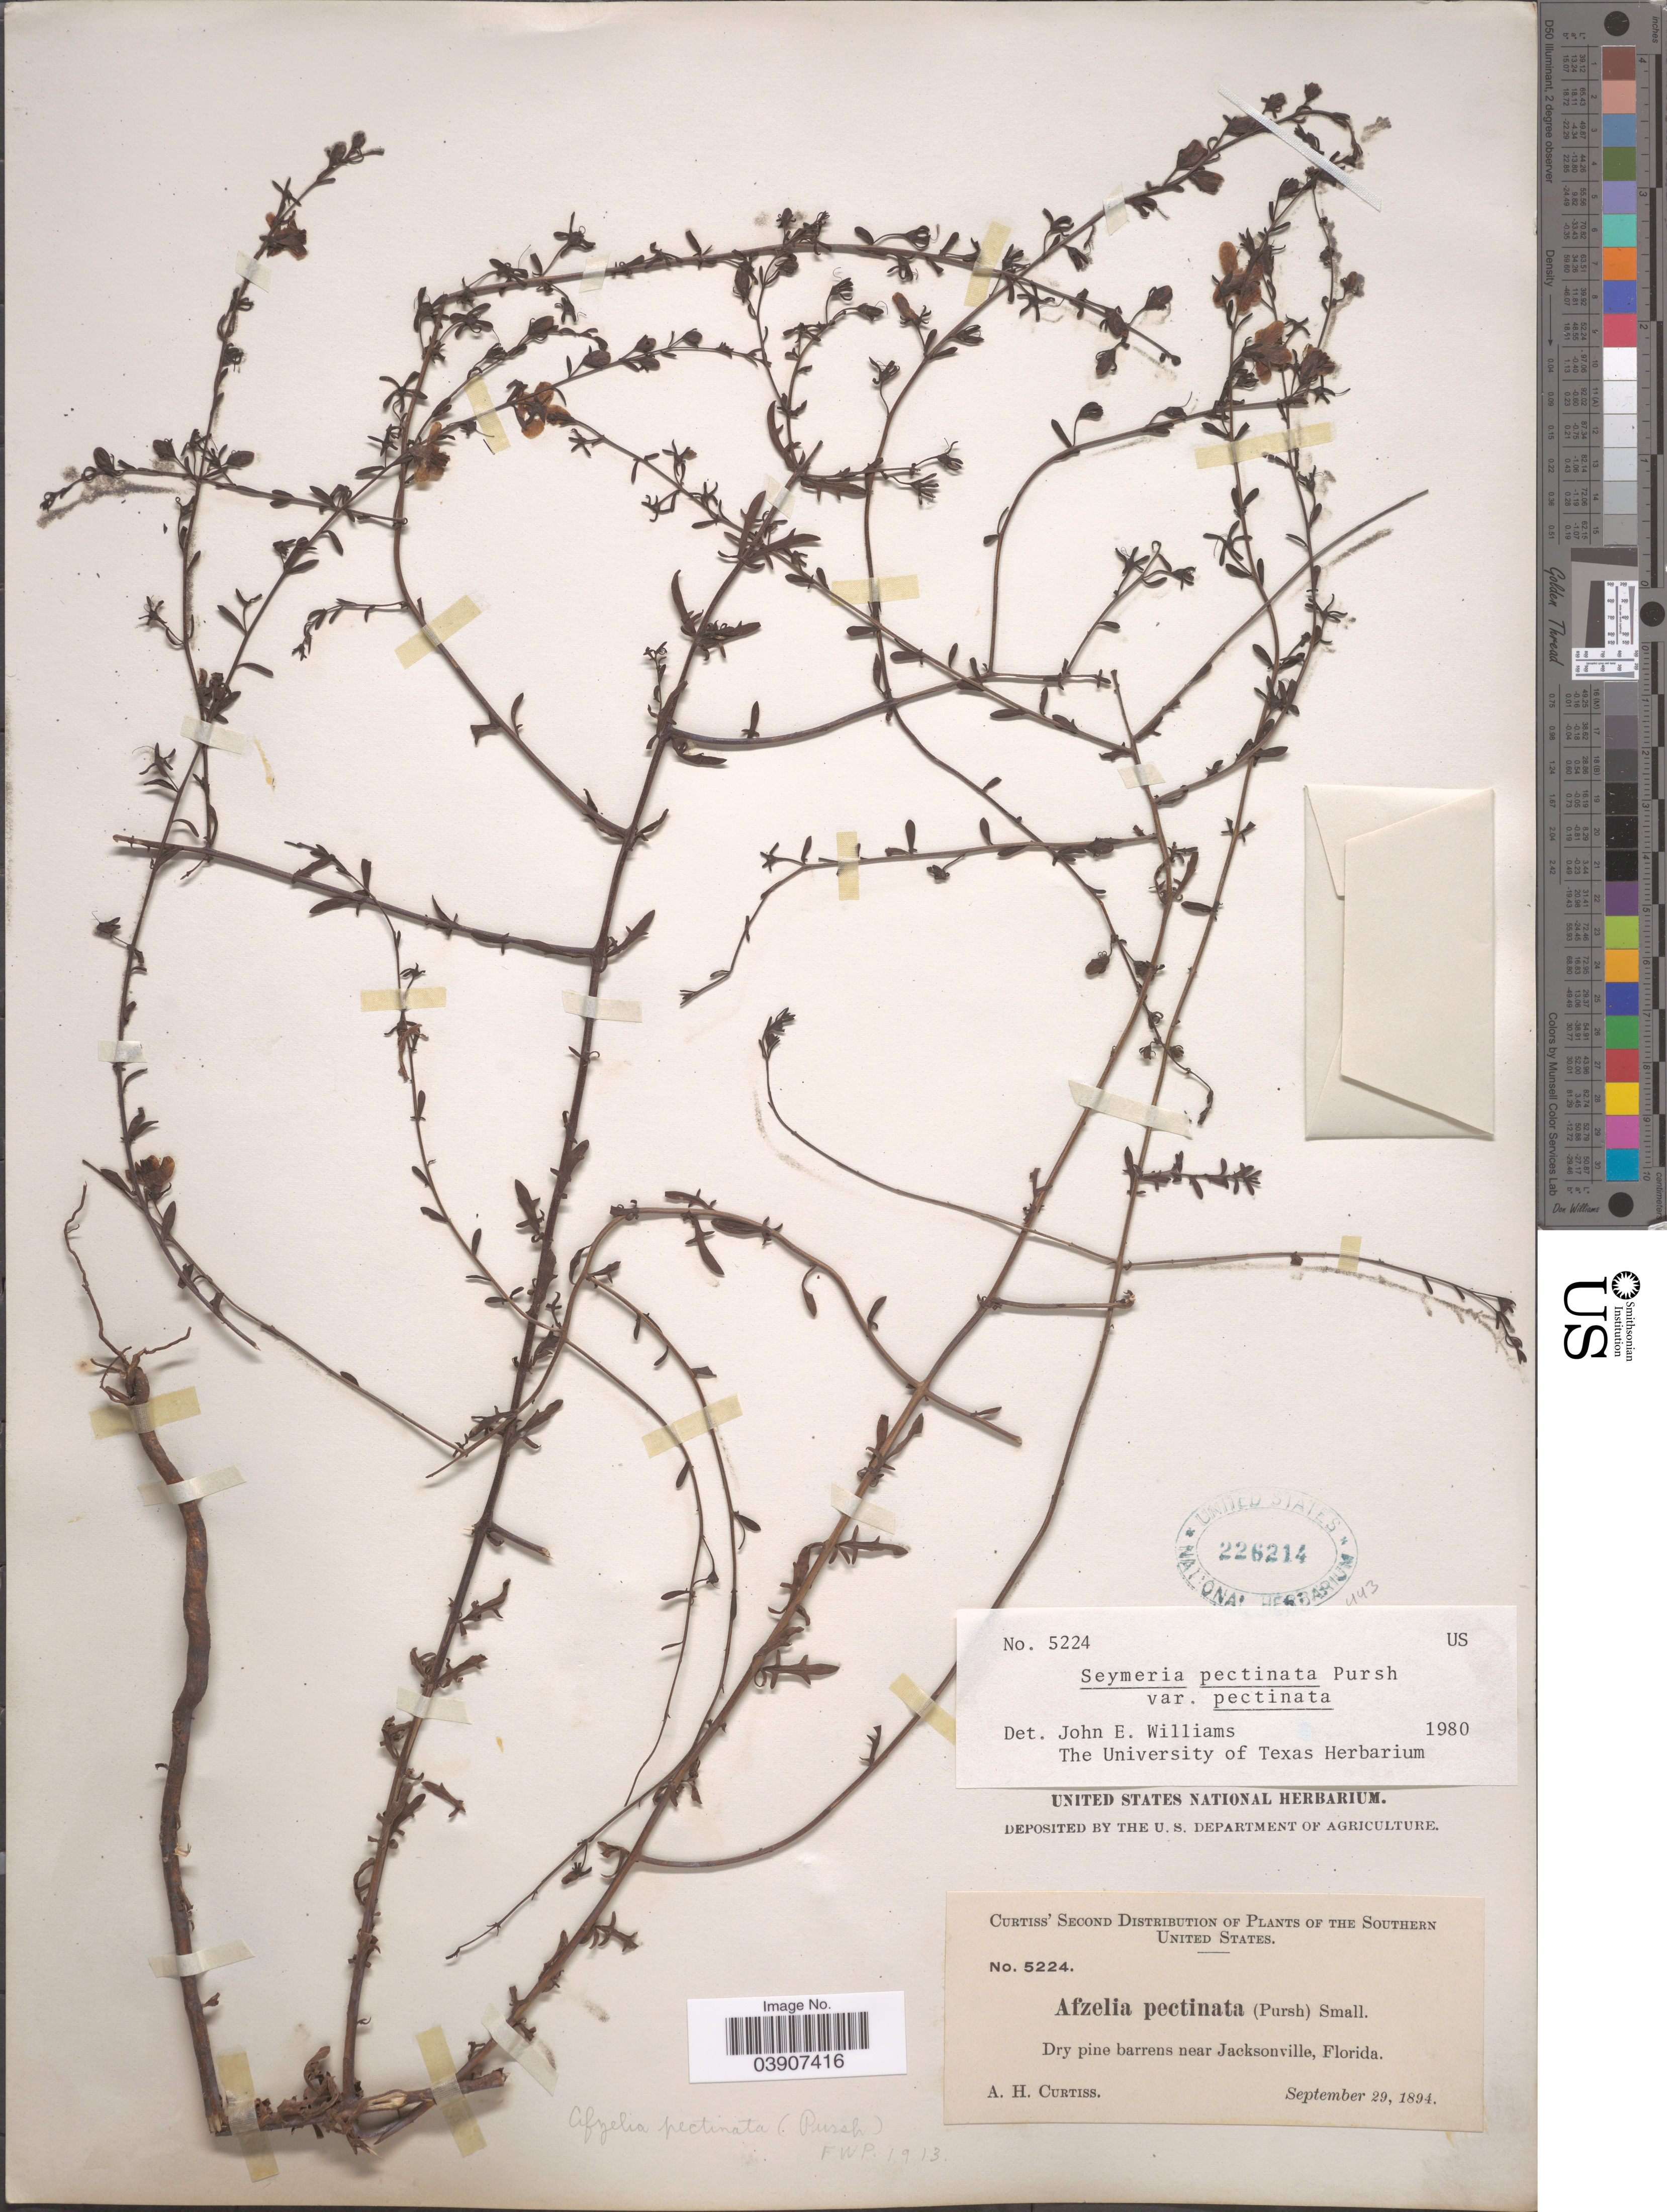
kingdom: Plantae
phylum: Tracheophyta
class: Magnoliopsida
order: Lamiales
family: Orobanchaceae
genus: Seymeria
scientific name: Seymeria pectinata var. pectinata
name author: Pursh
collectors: A. H. Curtiss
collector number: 5224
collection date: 1894-09-29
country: United States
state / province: Florida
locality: Southern United States. Dry pine barrens near Jacksonville.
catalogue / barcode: US 226214